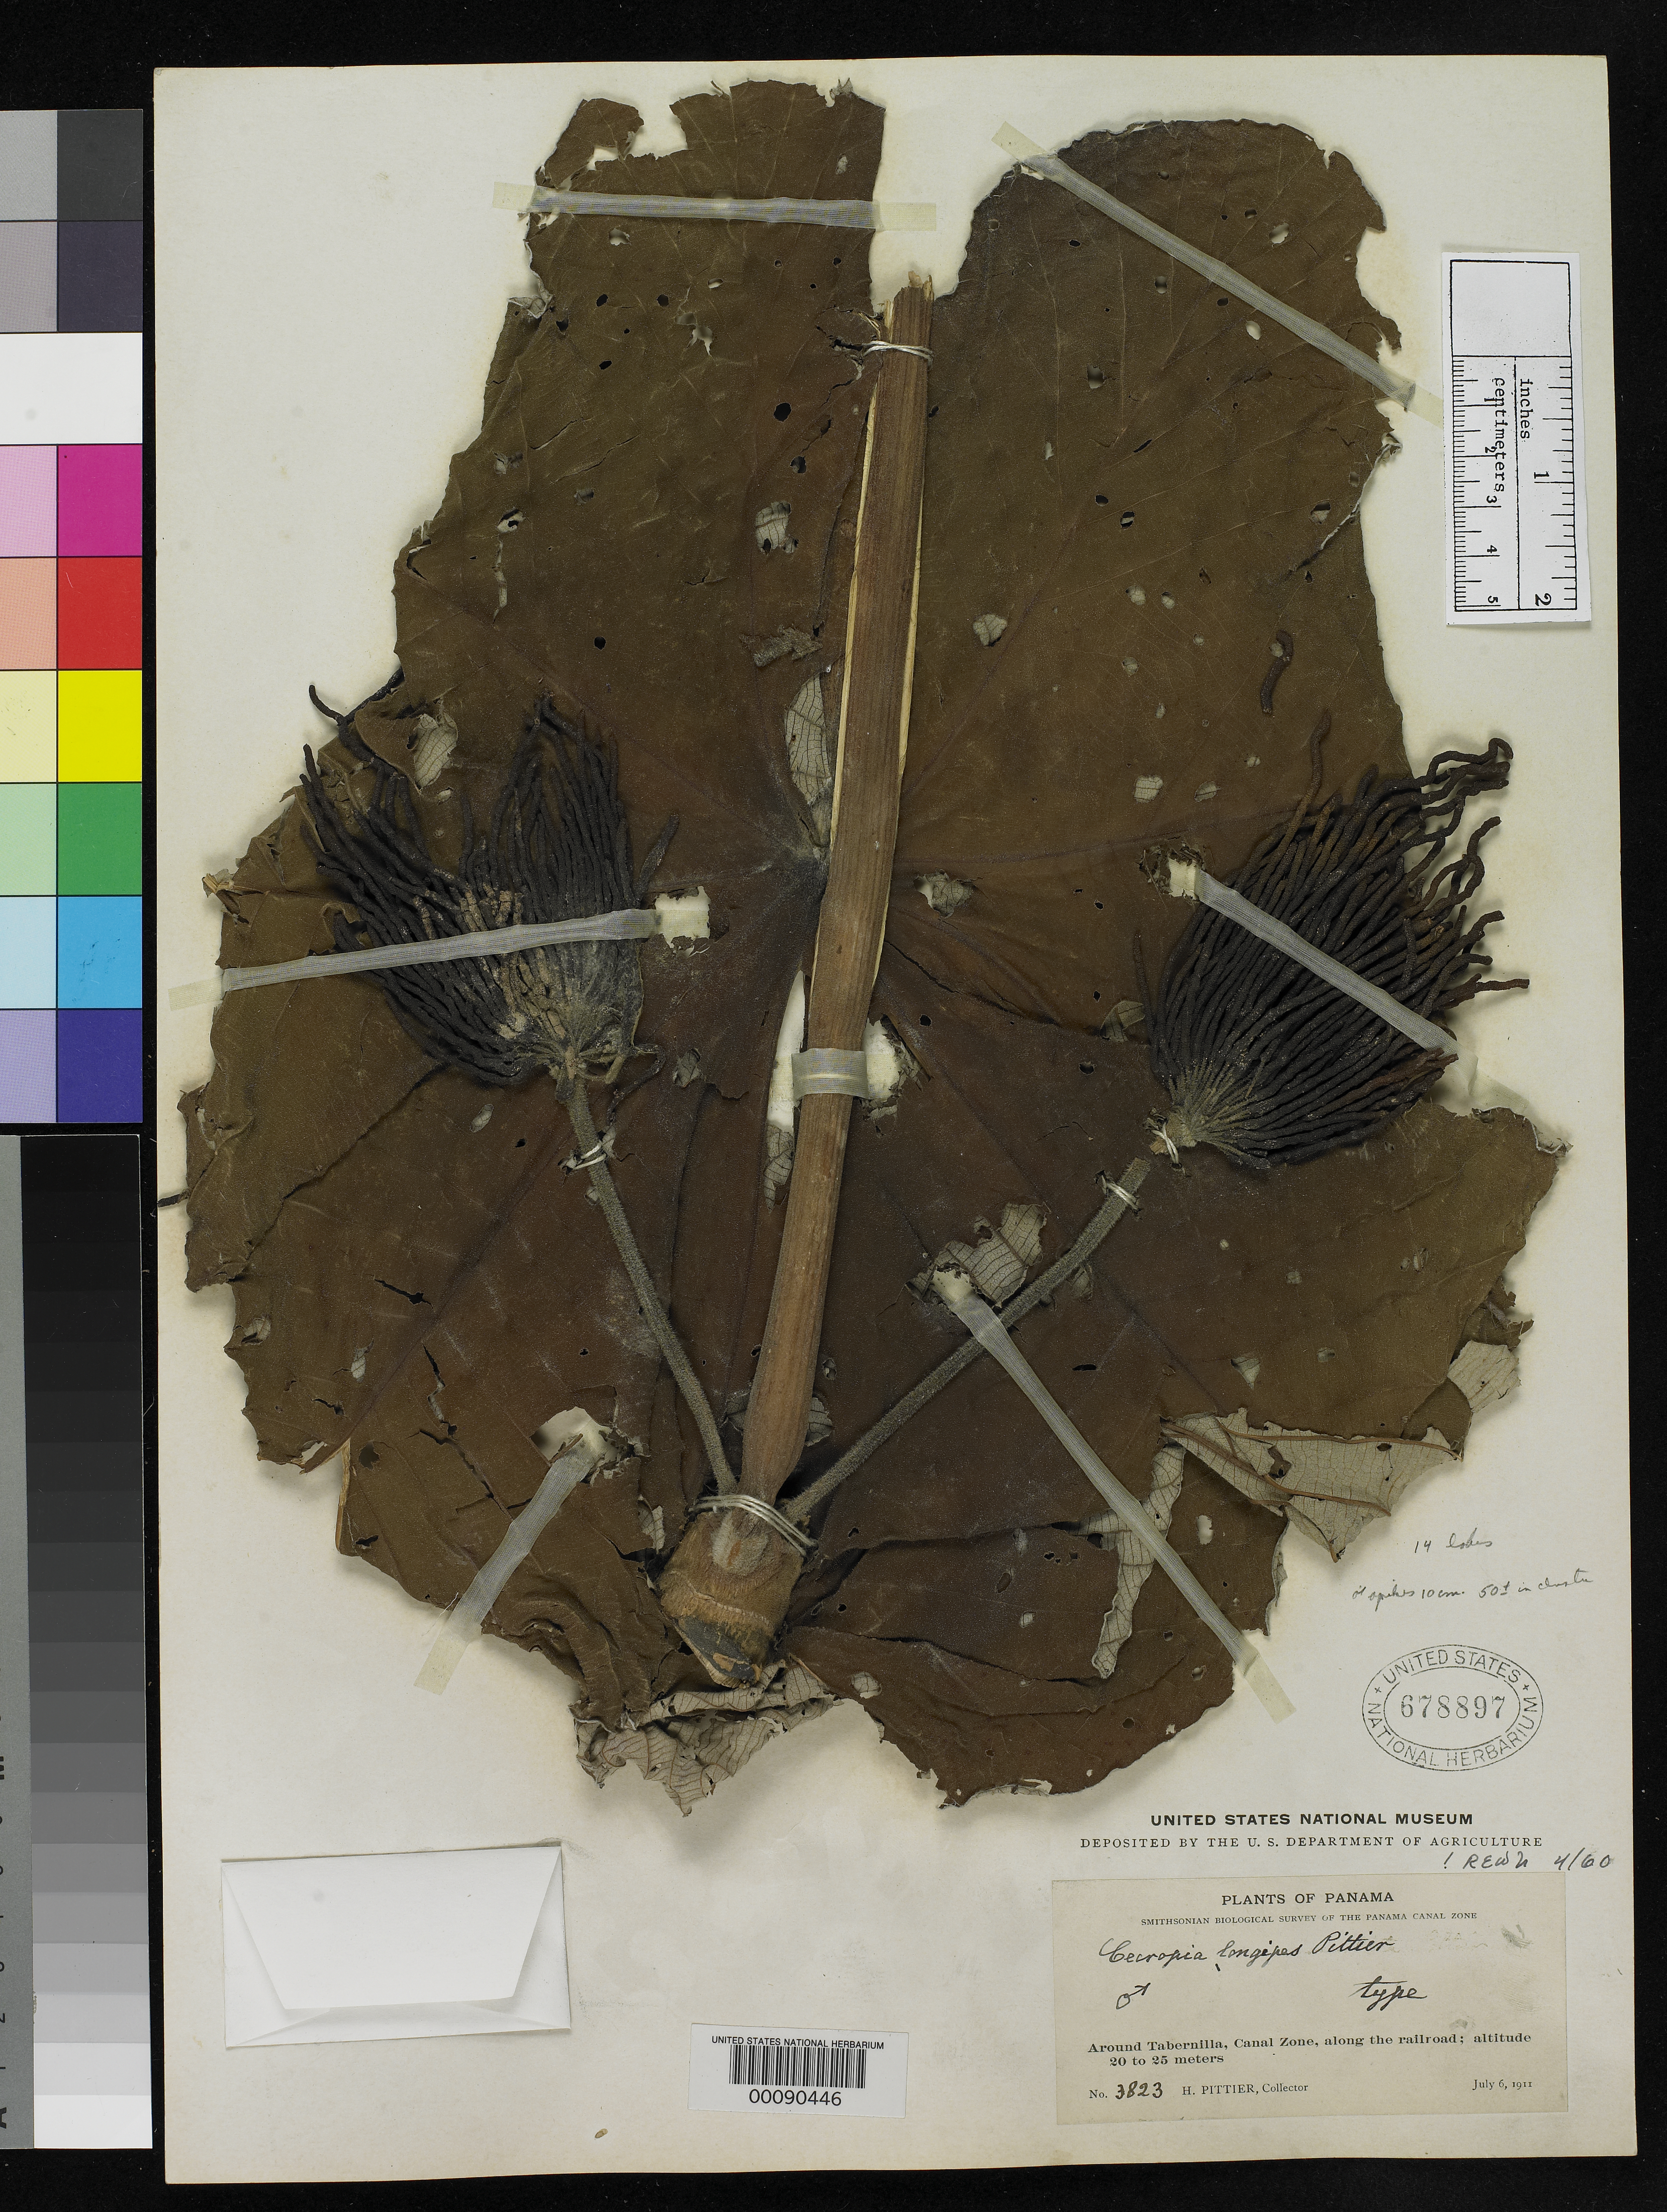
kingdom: Plantae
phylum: Tracheophyta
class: Magnoliopsida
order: Rosales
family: Urticaceae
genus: Cecropia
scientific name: Cecropia longipes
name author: Pittier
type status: Holotype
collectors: H. F. Pittier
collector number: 3823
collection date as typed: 06 Jul 1911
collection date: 1911-07-06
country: Panama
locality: Around Tabernilla, Canal Zone, along the railroad.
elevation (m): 20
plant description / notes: This sheet (USNH 678897) explicitly cited as "Type".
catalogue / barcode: US 678897